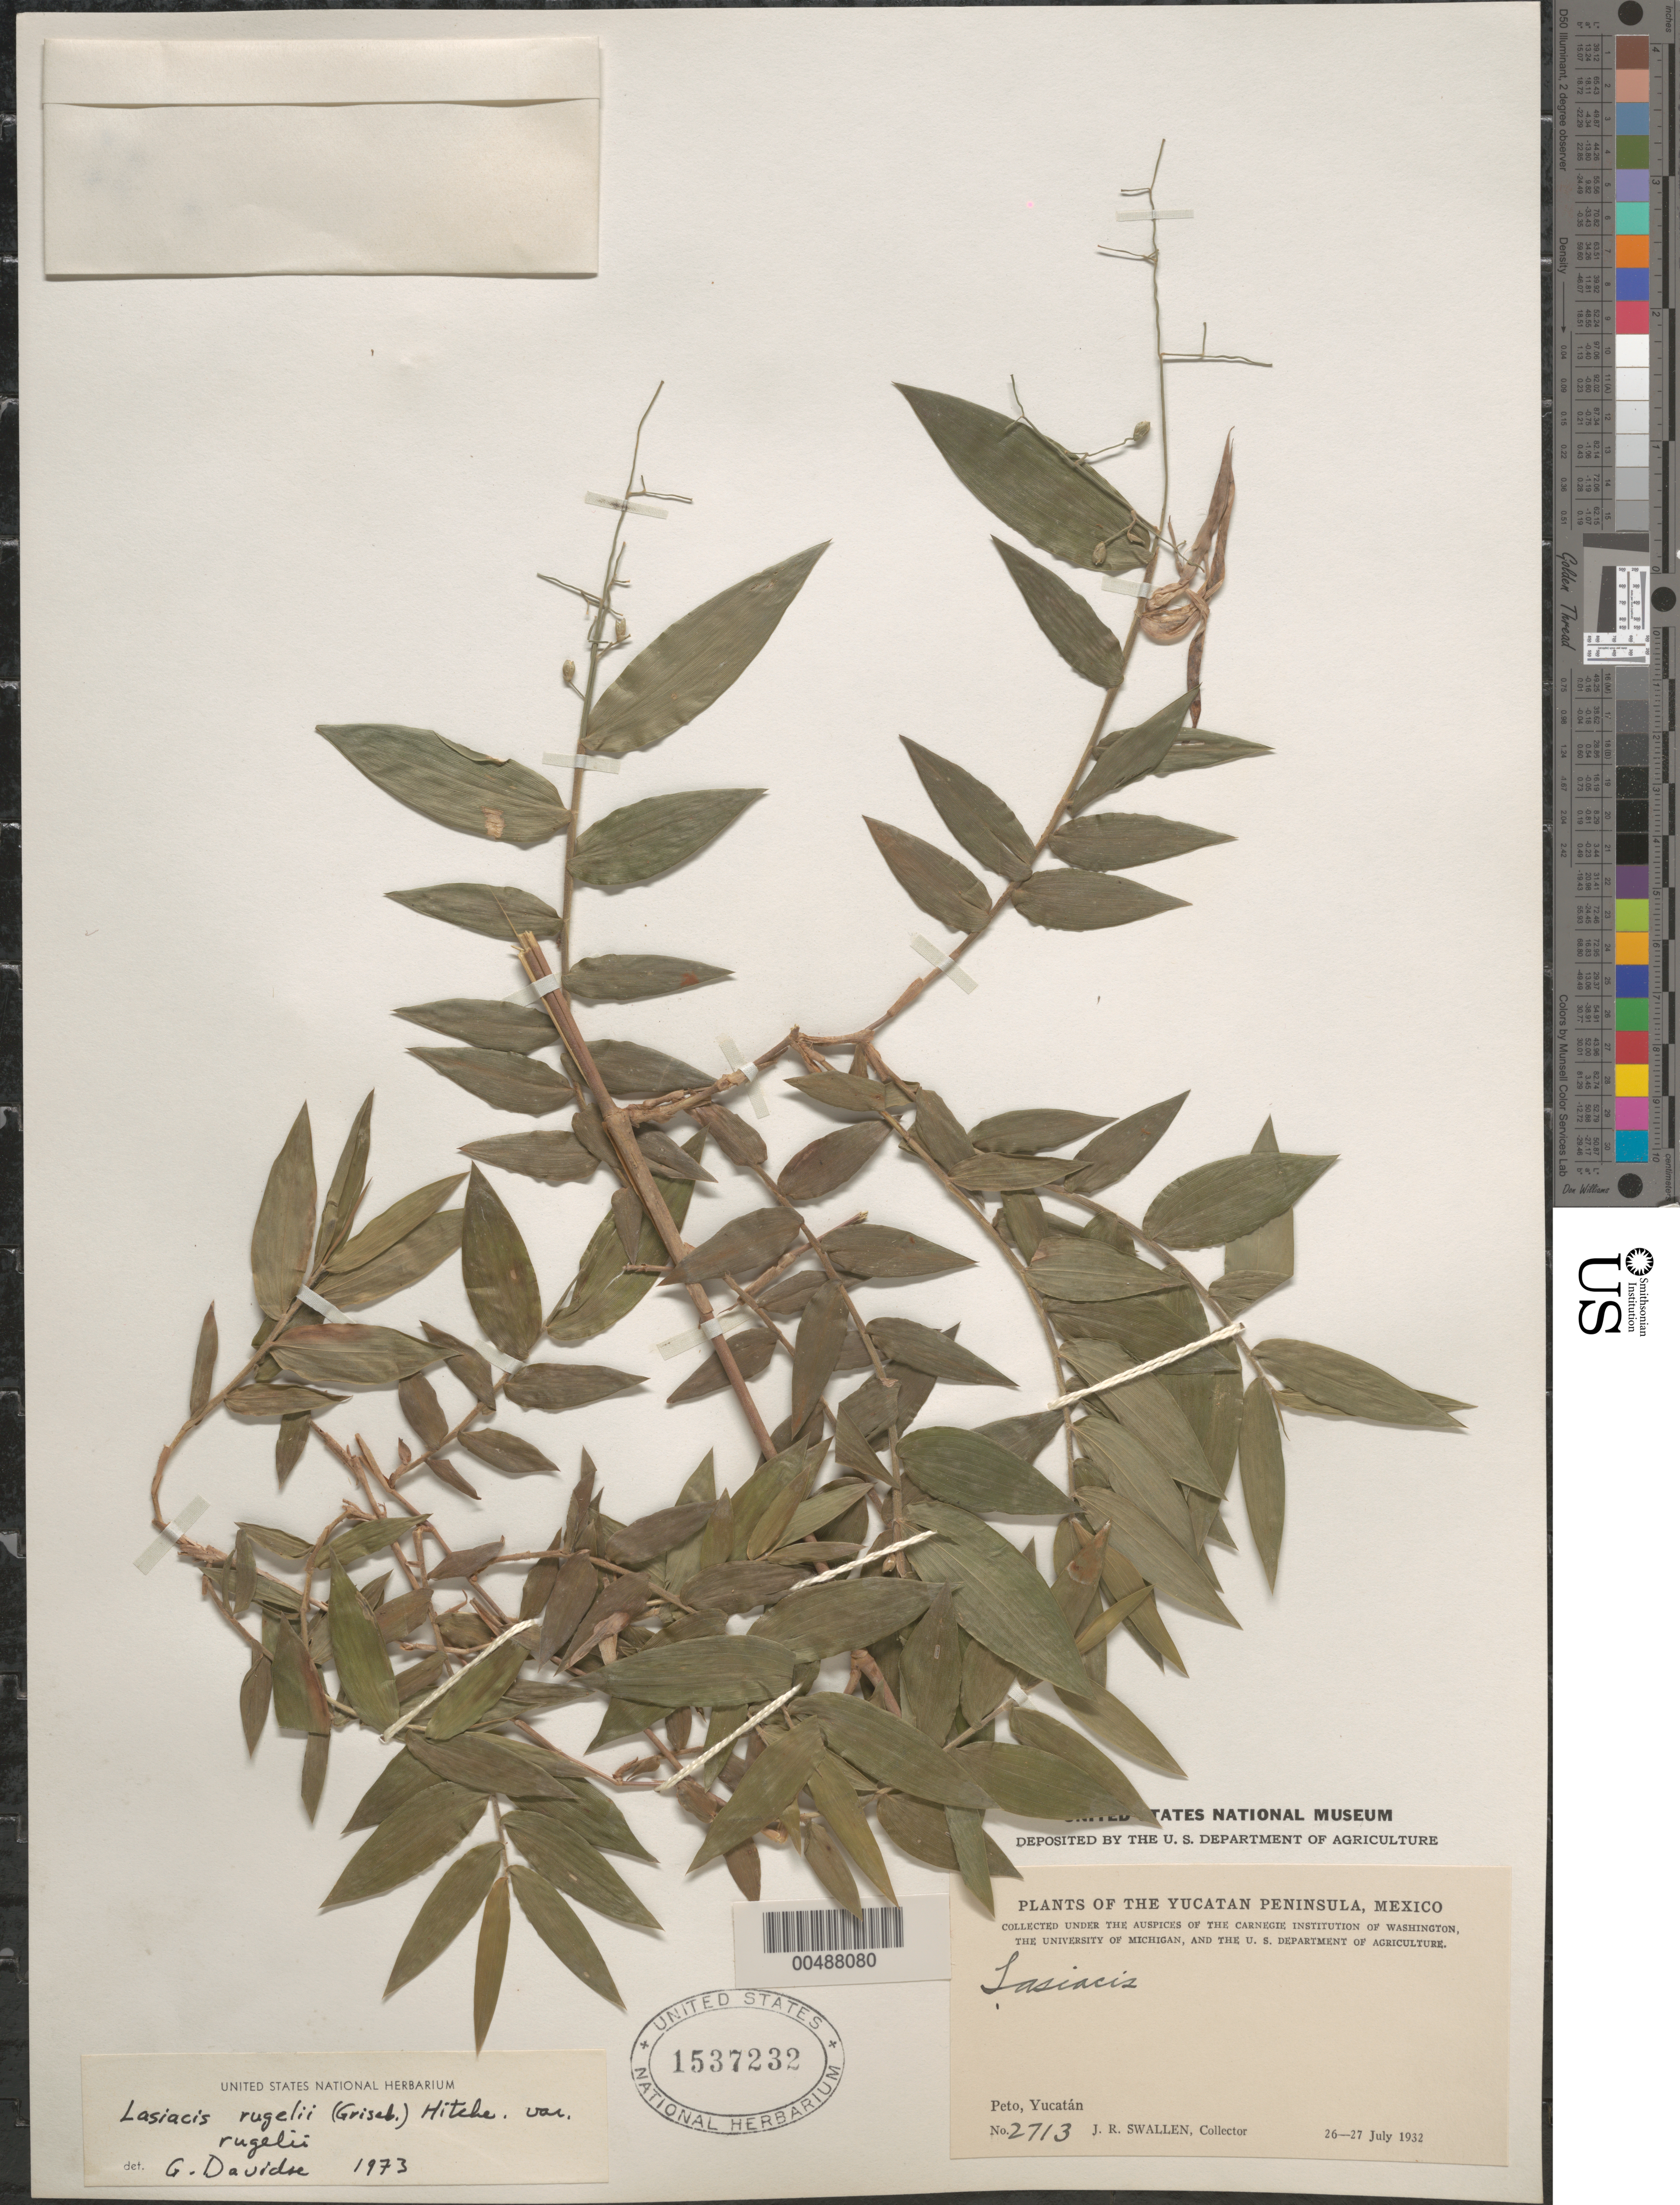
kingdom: Plantae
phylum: Tracheophyta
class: Liliopsida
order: Poales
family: Poaceae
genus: Lasiacis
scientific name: Lasiacis rugelii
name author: (Griseb.) Hitchc.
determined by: Davidse, Gerrit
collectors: J. R. Swallen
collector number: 2713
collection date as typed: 26 Jul 1932 to 27 Jul 1932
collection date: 1932-07-26/1932-07-27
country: Mexico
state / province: Yucatan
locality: Yucatan Peninsula, Peto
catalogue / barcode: US 1537232